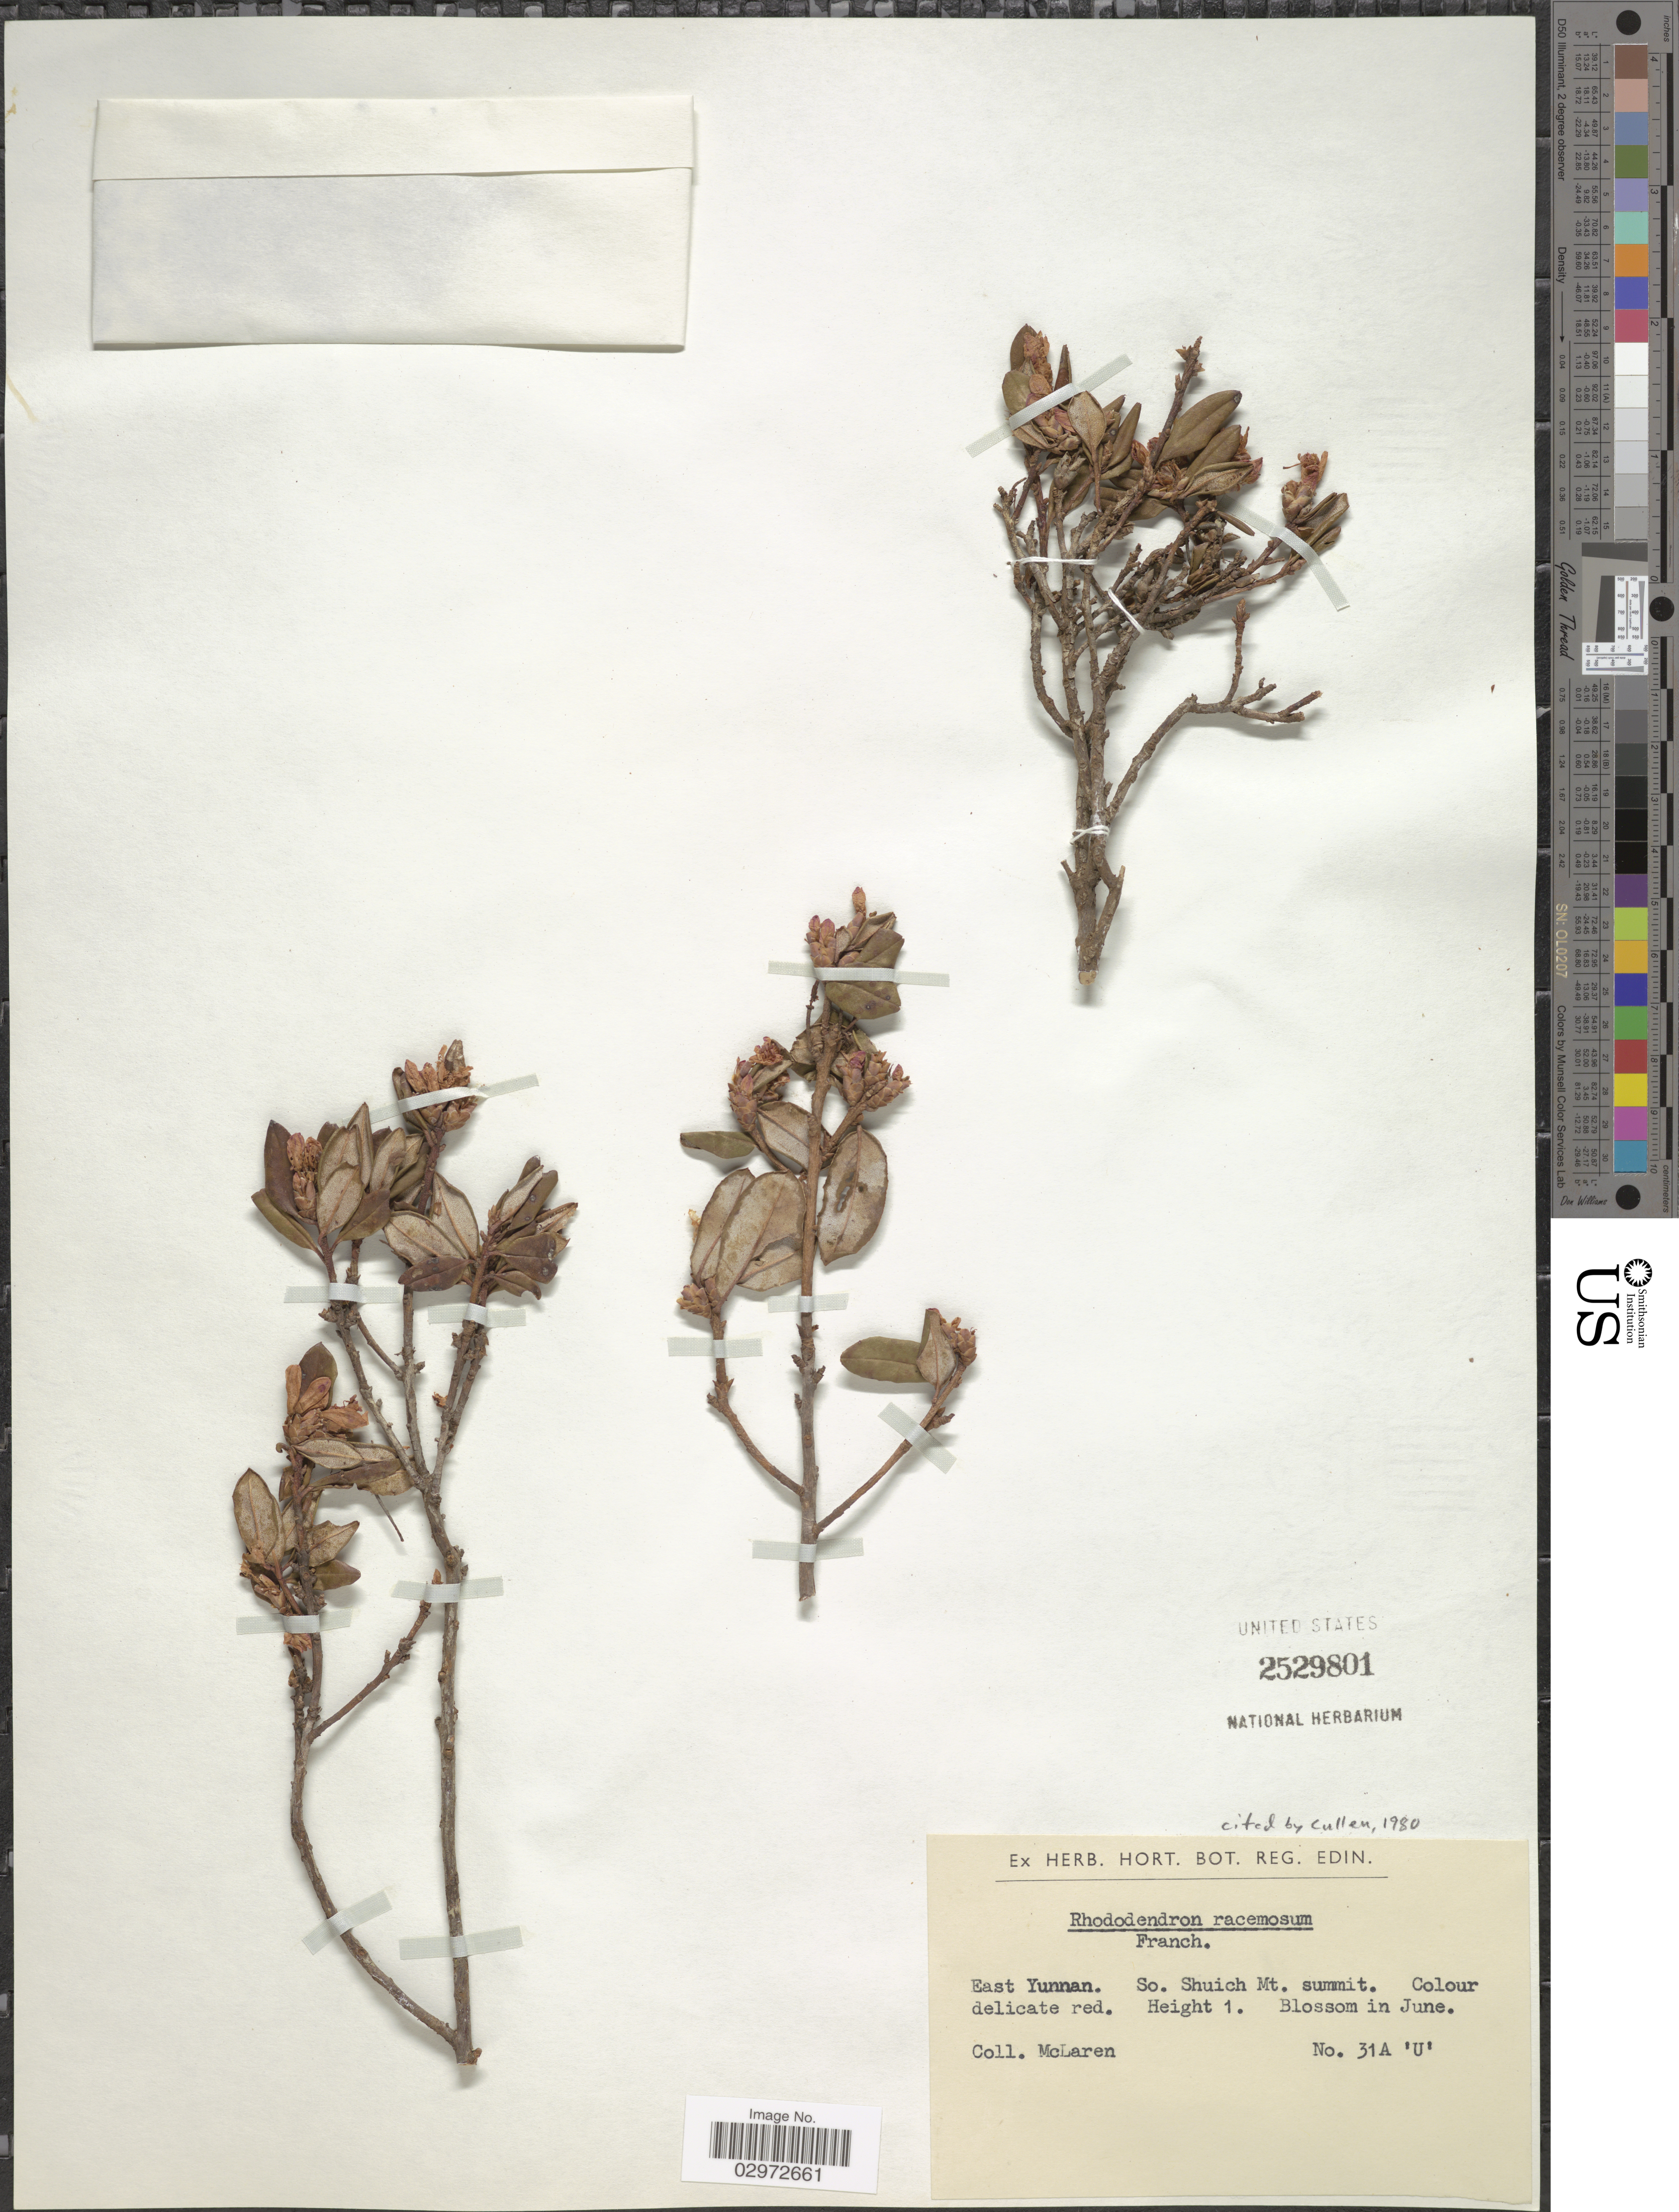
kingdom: Plantae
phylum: Tracheophyta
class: Magnoliopsida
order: Ericales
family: Ericaceae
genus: Rhododendron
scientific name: Rhododendron racemosum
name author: Franch.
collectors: McLaren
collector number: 31A 'U'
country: China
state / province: Yunnan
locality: East Yunnan. So. Shuich Mt. summit.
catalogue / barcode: US 2529801